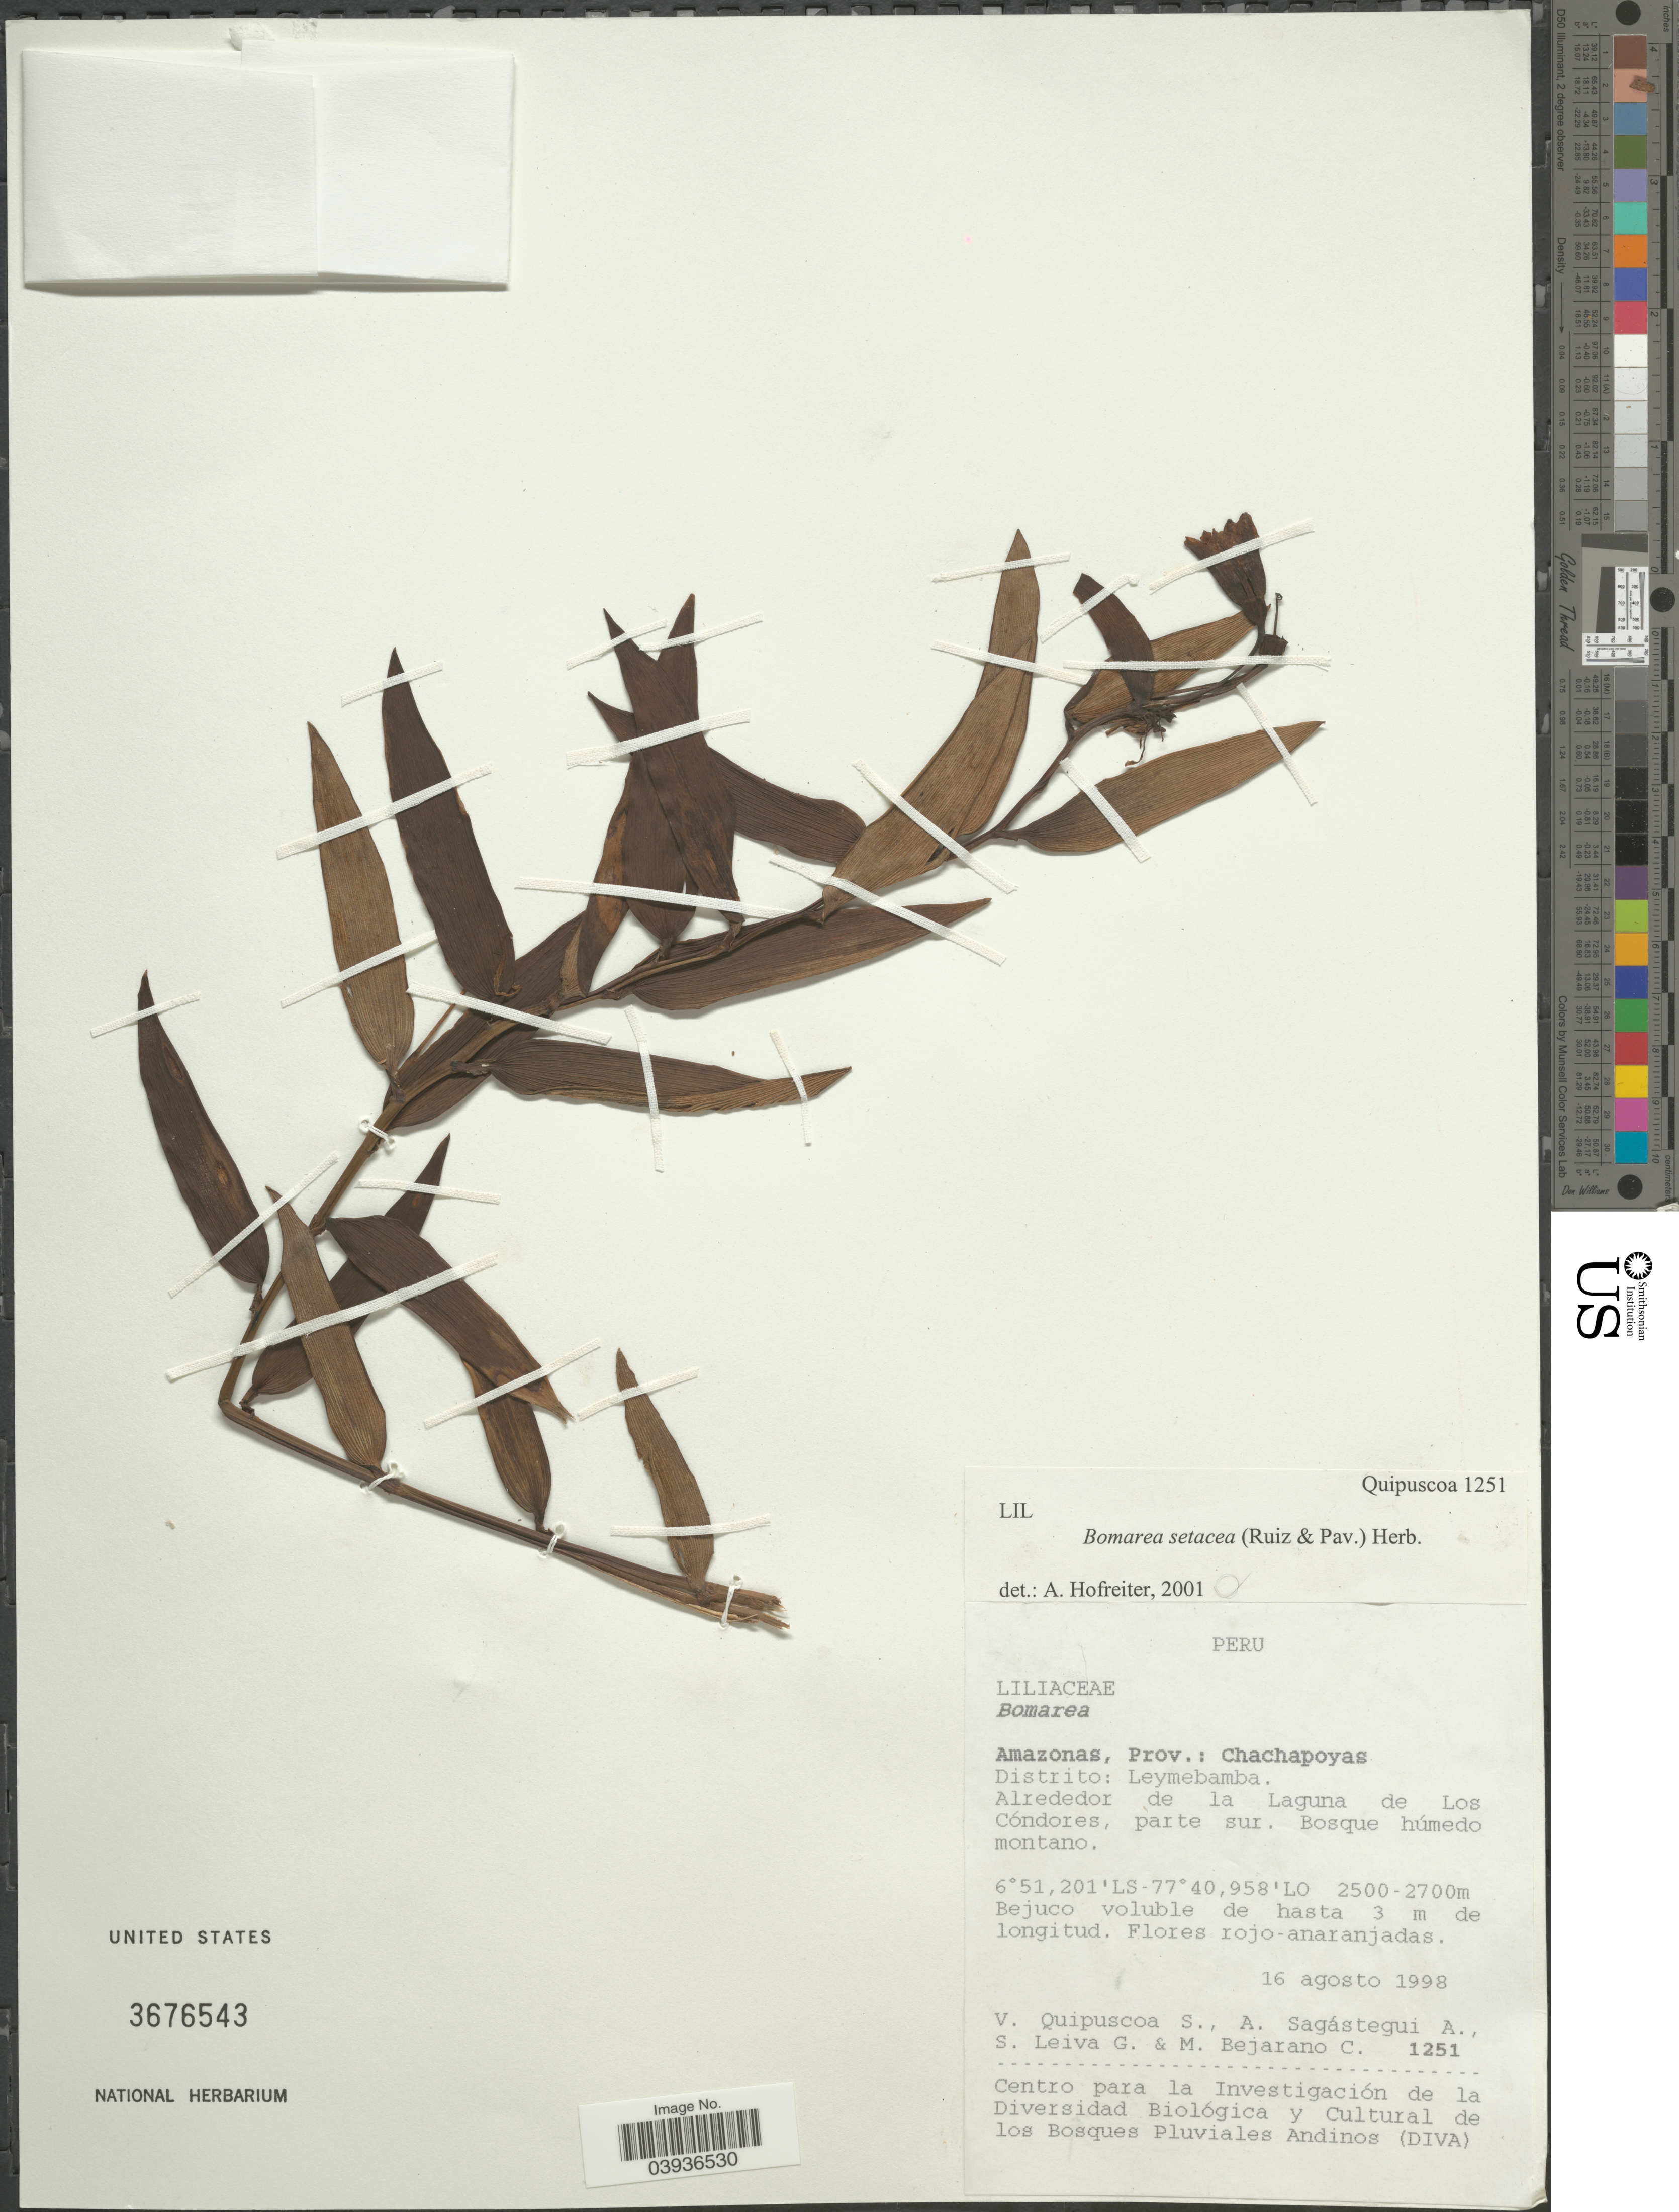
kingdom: Plantae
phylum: Tracheophyta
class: Liliopsida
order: Liliales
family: Alstroemeriaceae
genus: Bomarea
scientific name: Bomarea setacea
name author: (Ruiz & Pav.) Herb.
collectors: V. Quipuscoa S., A. Sagástegui A., S. Leiva G. & M. Bejarano C.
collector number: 1251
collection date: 1998-08-16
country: Peru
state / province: Amazonas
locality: Prov.: Chachapoyas. Distrito: Leymebamba. Alrededor de la Laguna de Los Cóndores, parte sur. Bosque húmedo montano.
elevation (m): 2500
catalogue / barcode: US 3676543